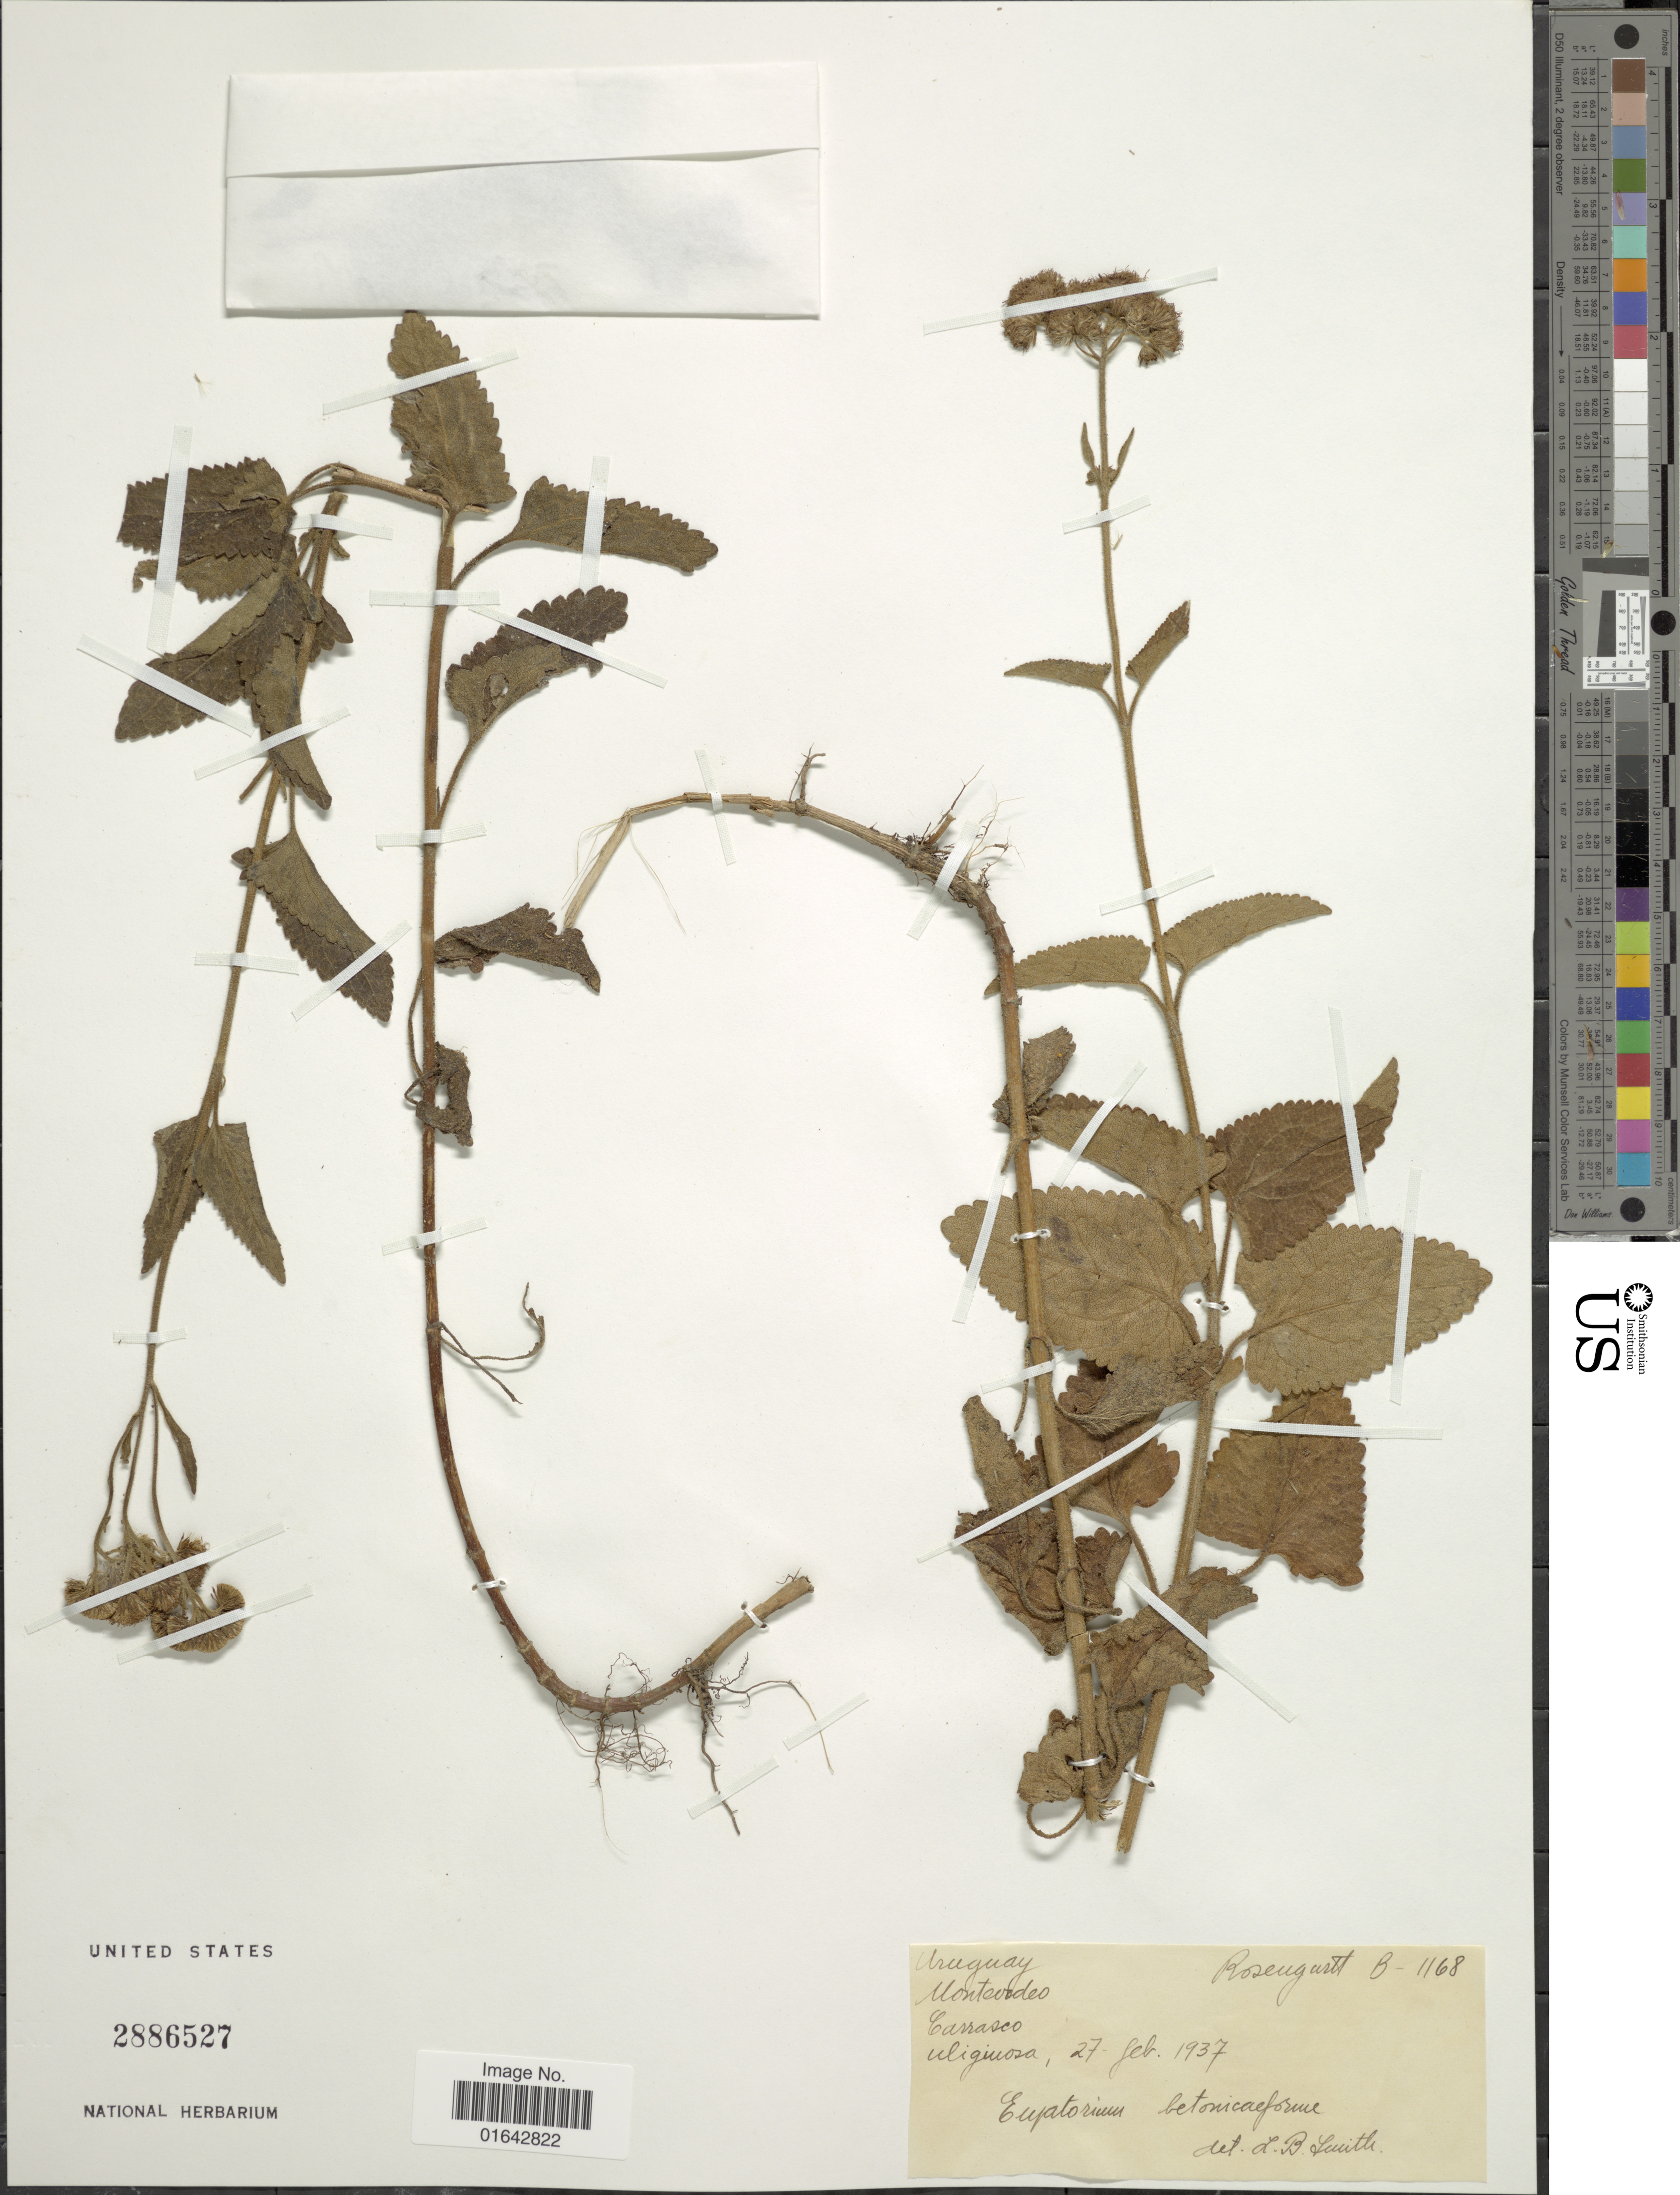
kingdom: Plantae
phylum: Tracheophyta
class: Magnoliopsida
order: Asterales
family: Asteraceae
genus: Barrosoa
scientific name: Barrosoa betoniciformis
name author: (DC.) R.M. King & H. Rob.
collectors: Rosengurtt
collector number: B1168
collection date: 1937-02-27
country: Uruguay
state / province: Montevideo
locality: Carrasco, Uligiuosa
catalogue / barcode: US 2886527